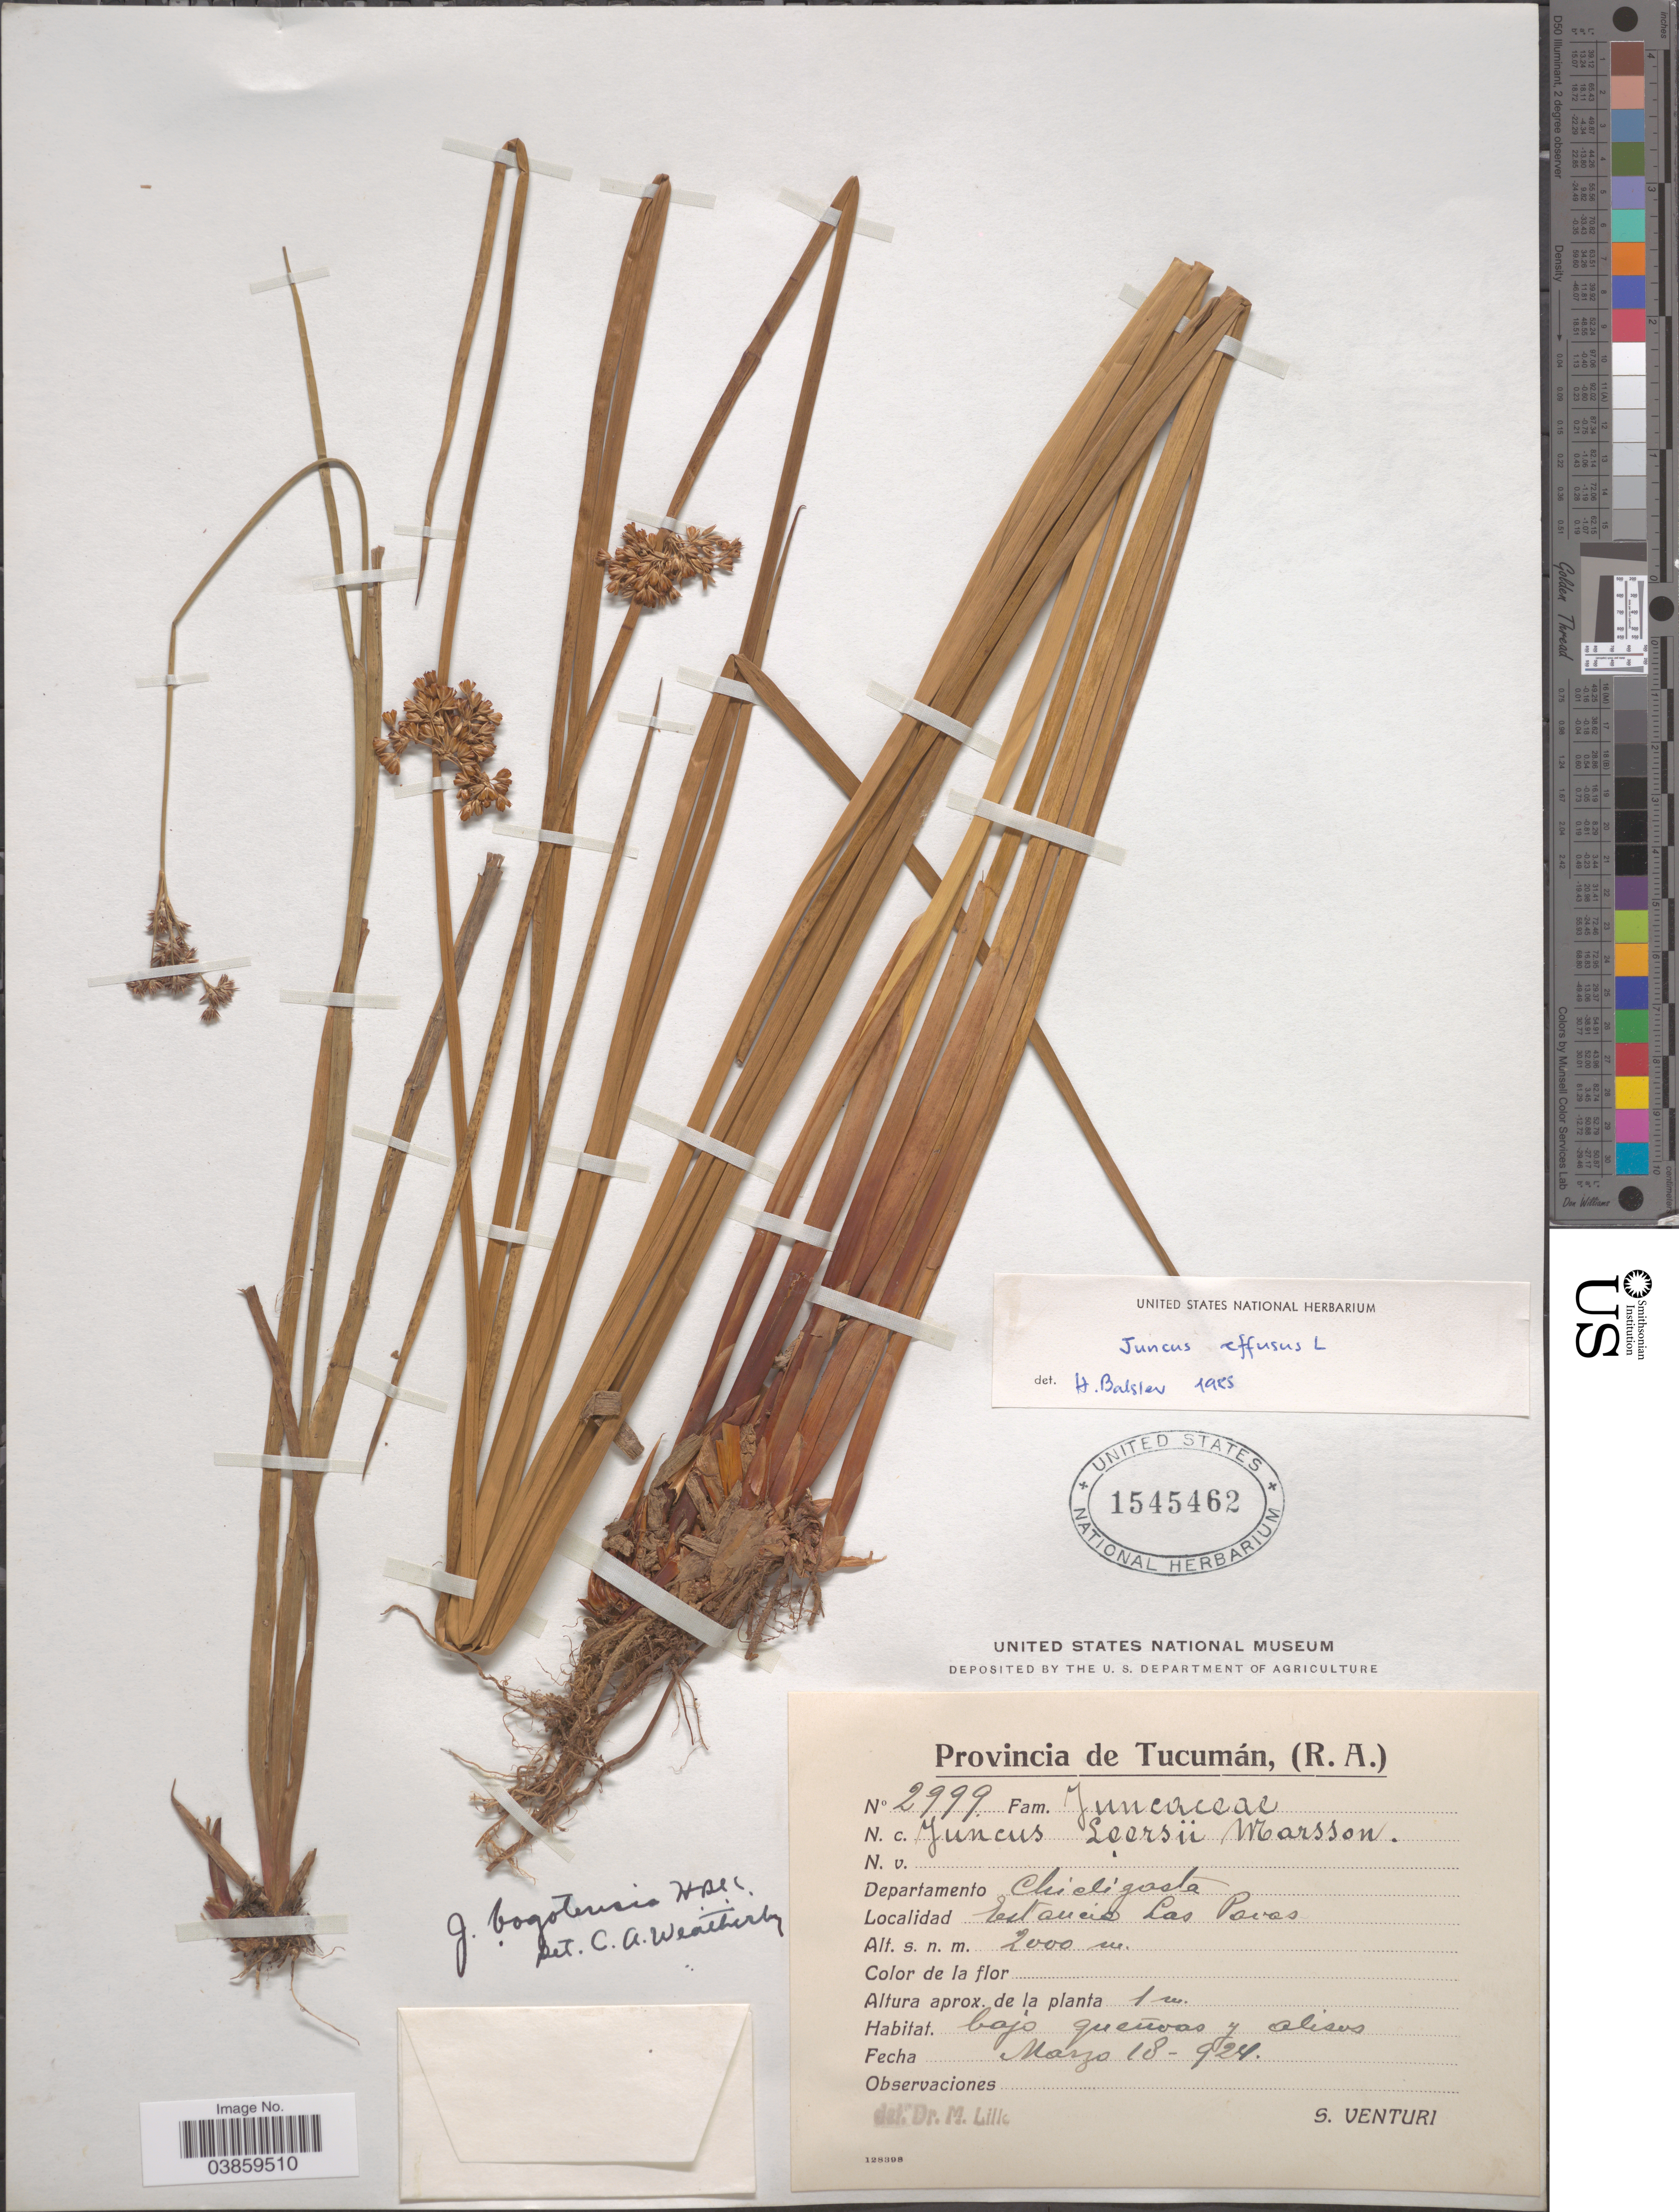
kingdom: Plantae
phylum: Tracheophyta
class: Liliopsida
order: Poales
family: Juncaceae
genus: Juncus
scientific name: Juncus effusus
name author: L.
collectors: S. Venturi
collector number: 2999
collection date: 1924-03-18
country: Argentina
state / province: Tucuman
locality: Departamento Chicligasta. Estancia Las Pavas.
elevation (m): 2000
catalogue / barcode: US 1545462